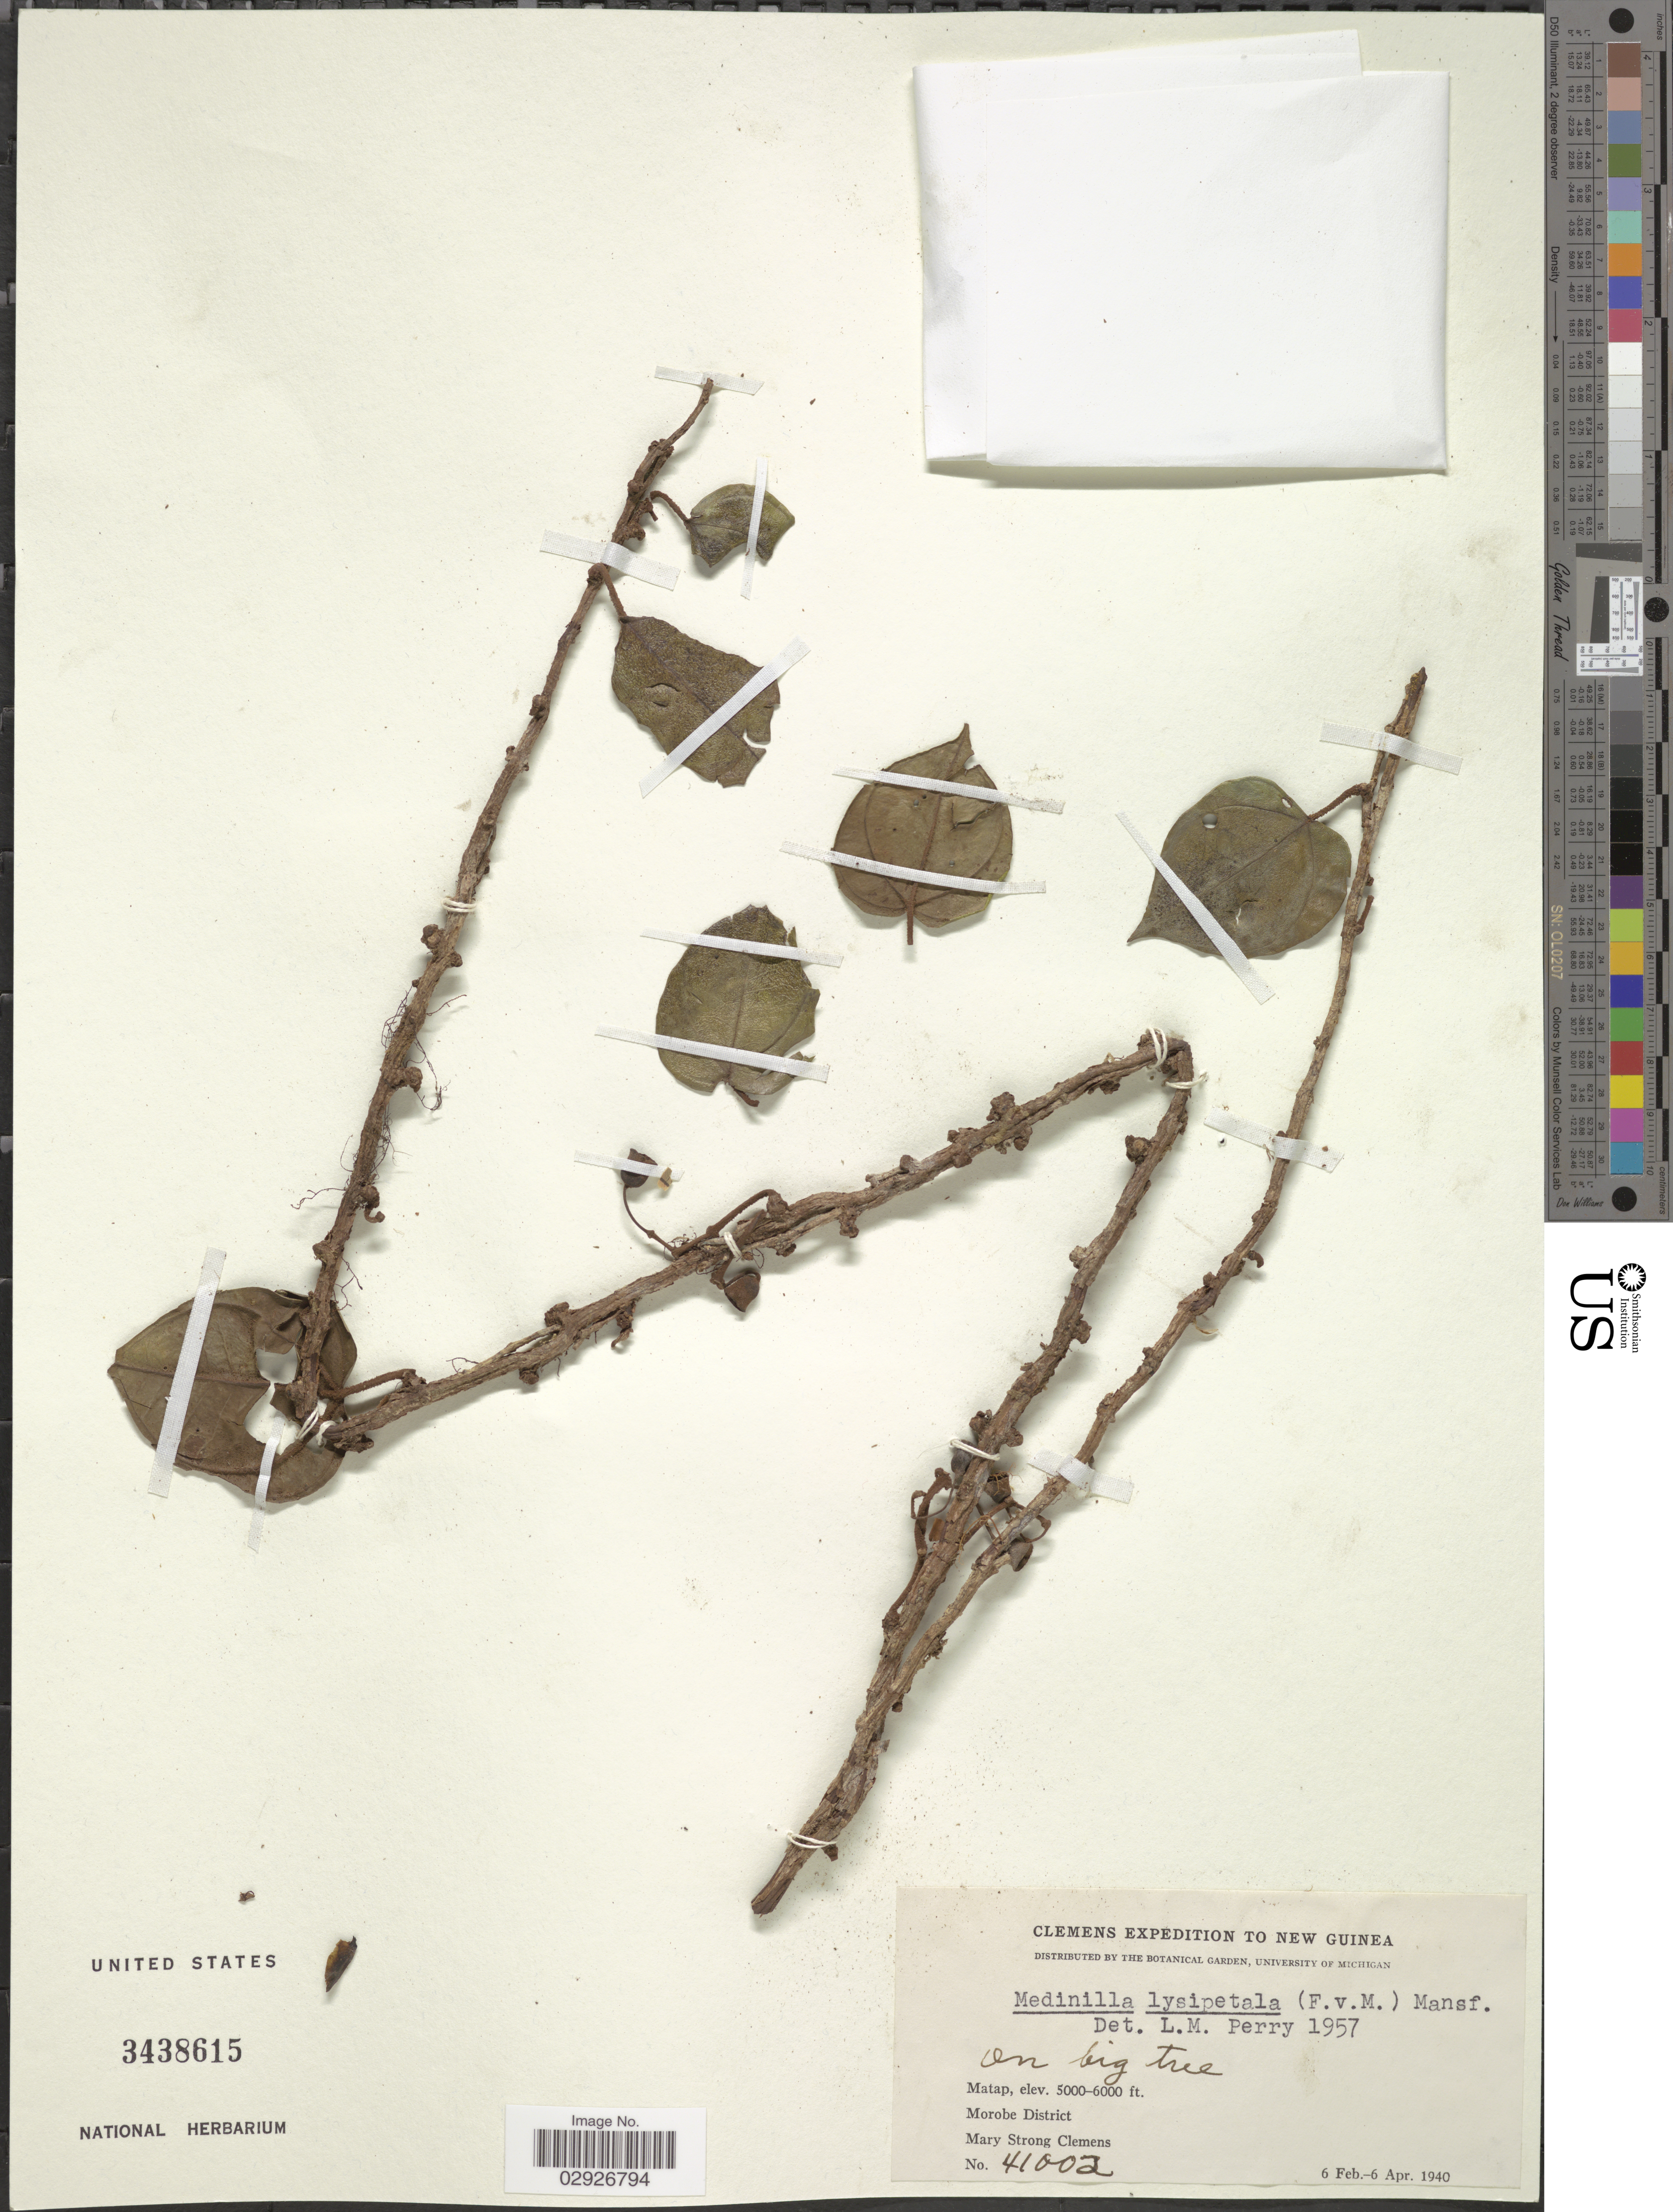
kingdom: Plantae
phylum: Tracheophyta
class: Magnoliopsida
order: Myrtales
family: Melastomataceae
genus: Medinilla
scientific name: Medinilla lysipetala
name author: Mansf.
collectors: M. S. Clemens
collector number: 41002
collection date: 1940-02-06/1940-04-06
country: Papua New Guinea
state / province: Morobe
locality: New Guinea. Matap. Morobe District.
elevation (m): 1524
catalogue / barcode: US 3438615